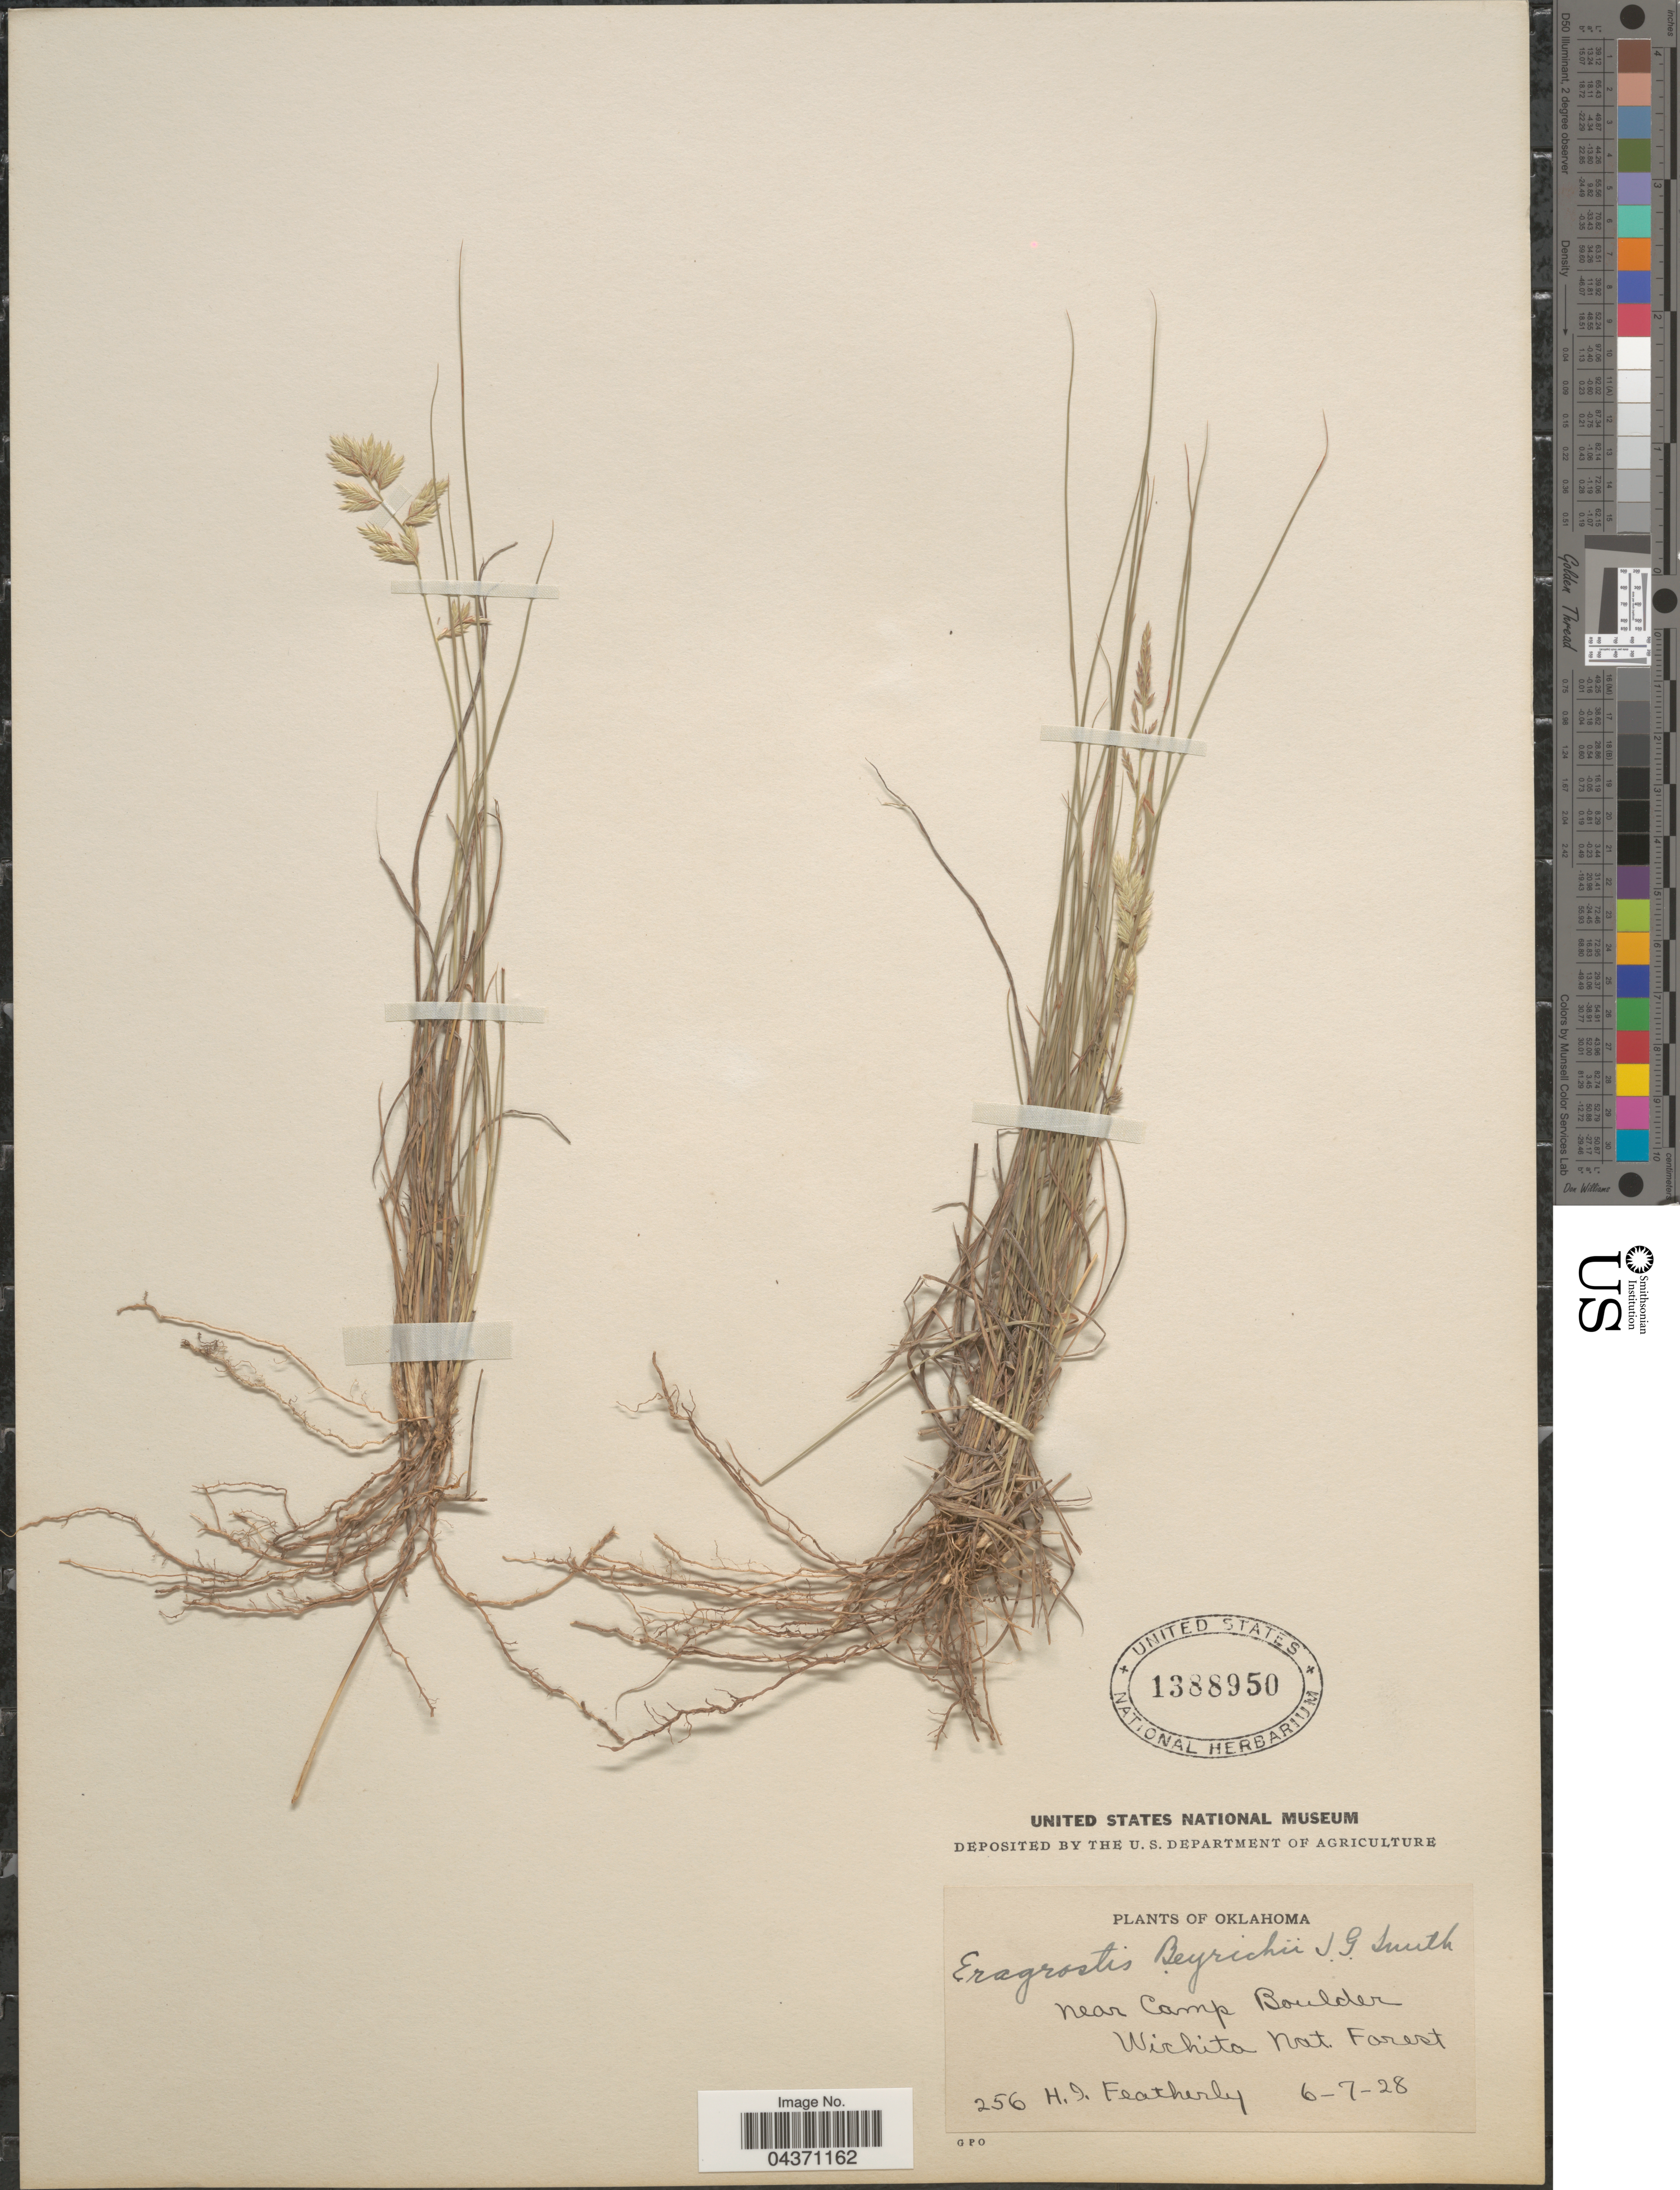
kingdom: Plantae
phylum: Tracheophyta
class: Liliopsida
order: Poales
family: Poaceae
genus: Eragrostis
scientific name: Eragrostis secundiflora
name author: J. Presl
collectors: H. Featherly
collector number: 256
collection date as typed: Transcribed d/m/y: 7/6/28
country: United States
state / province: Oklahoma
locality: Near Camp Boulder Wichita Nat. Forest.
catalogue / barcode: US 1388950